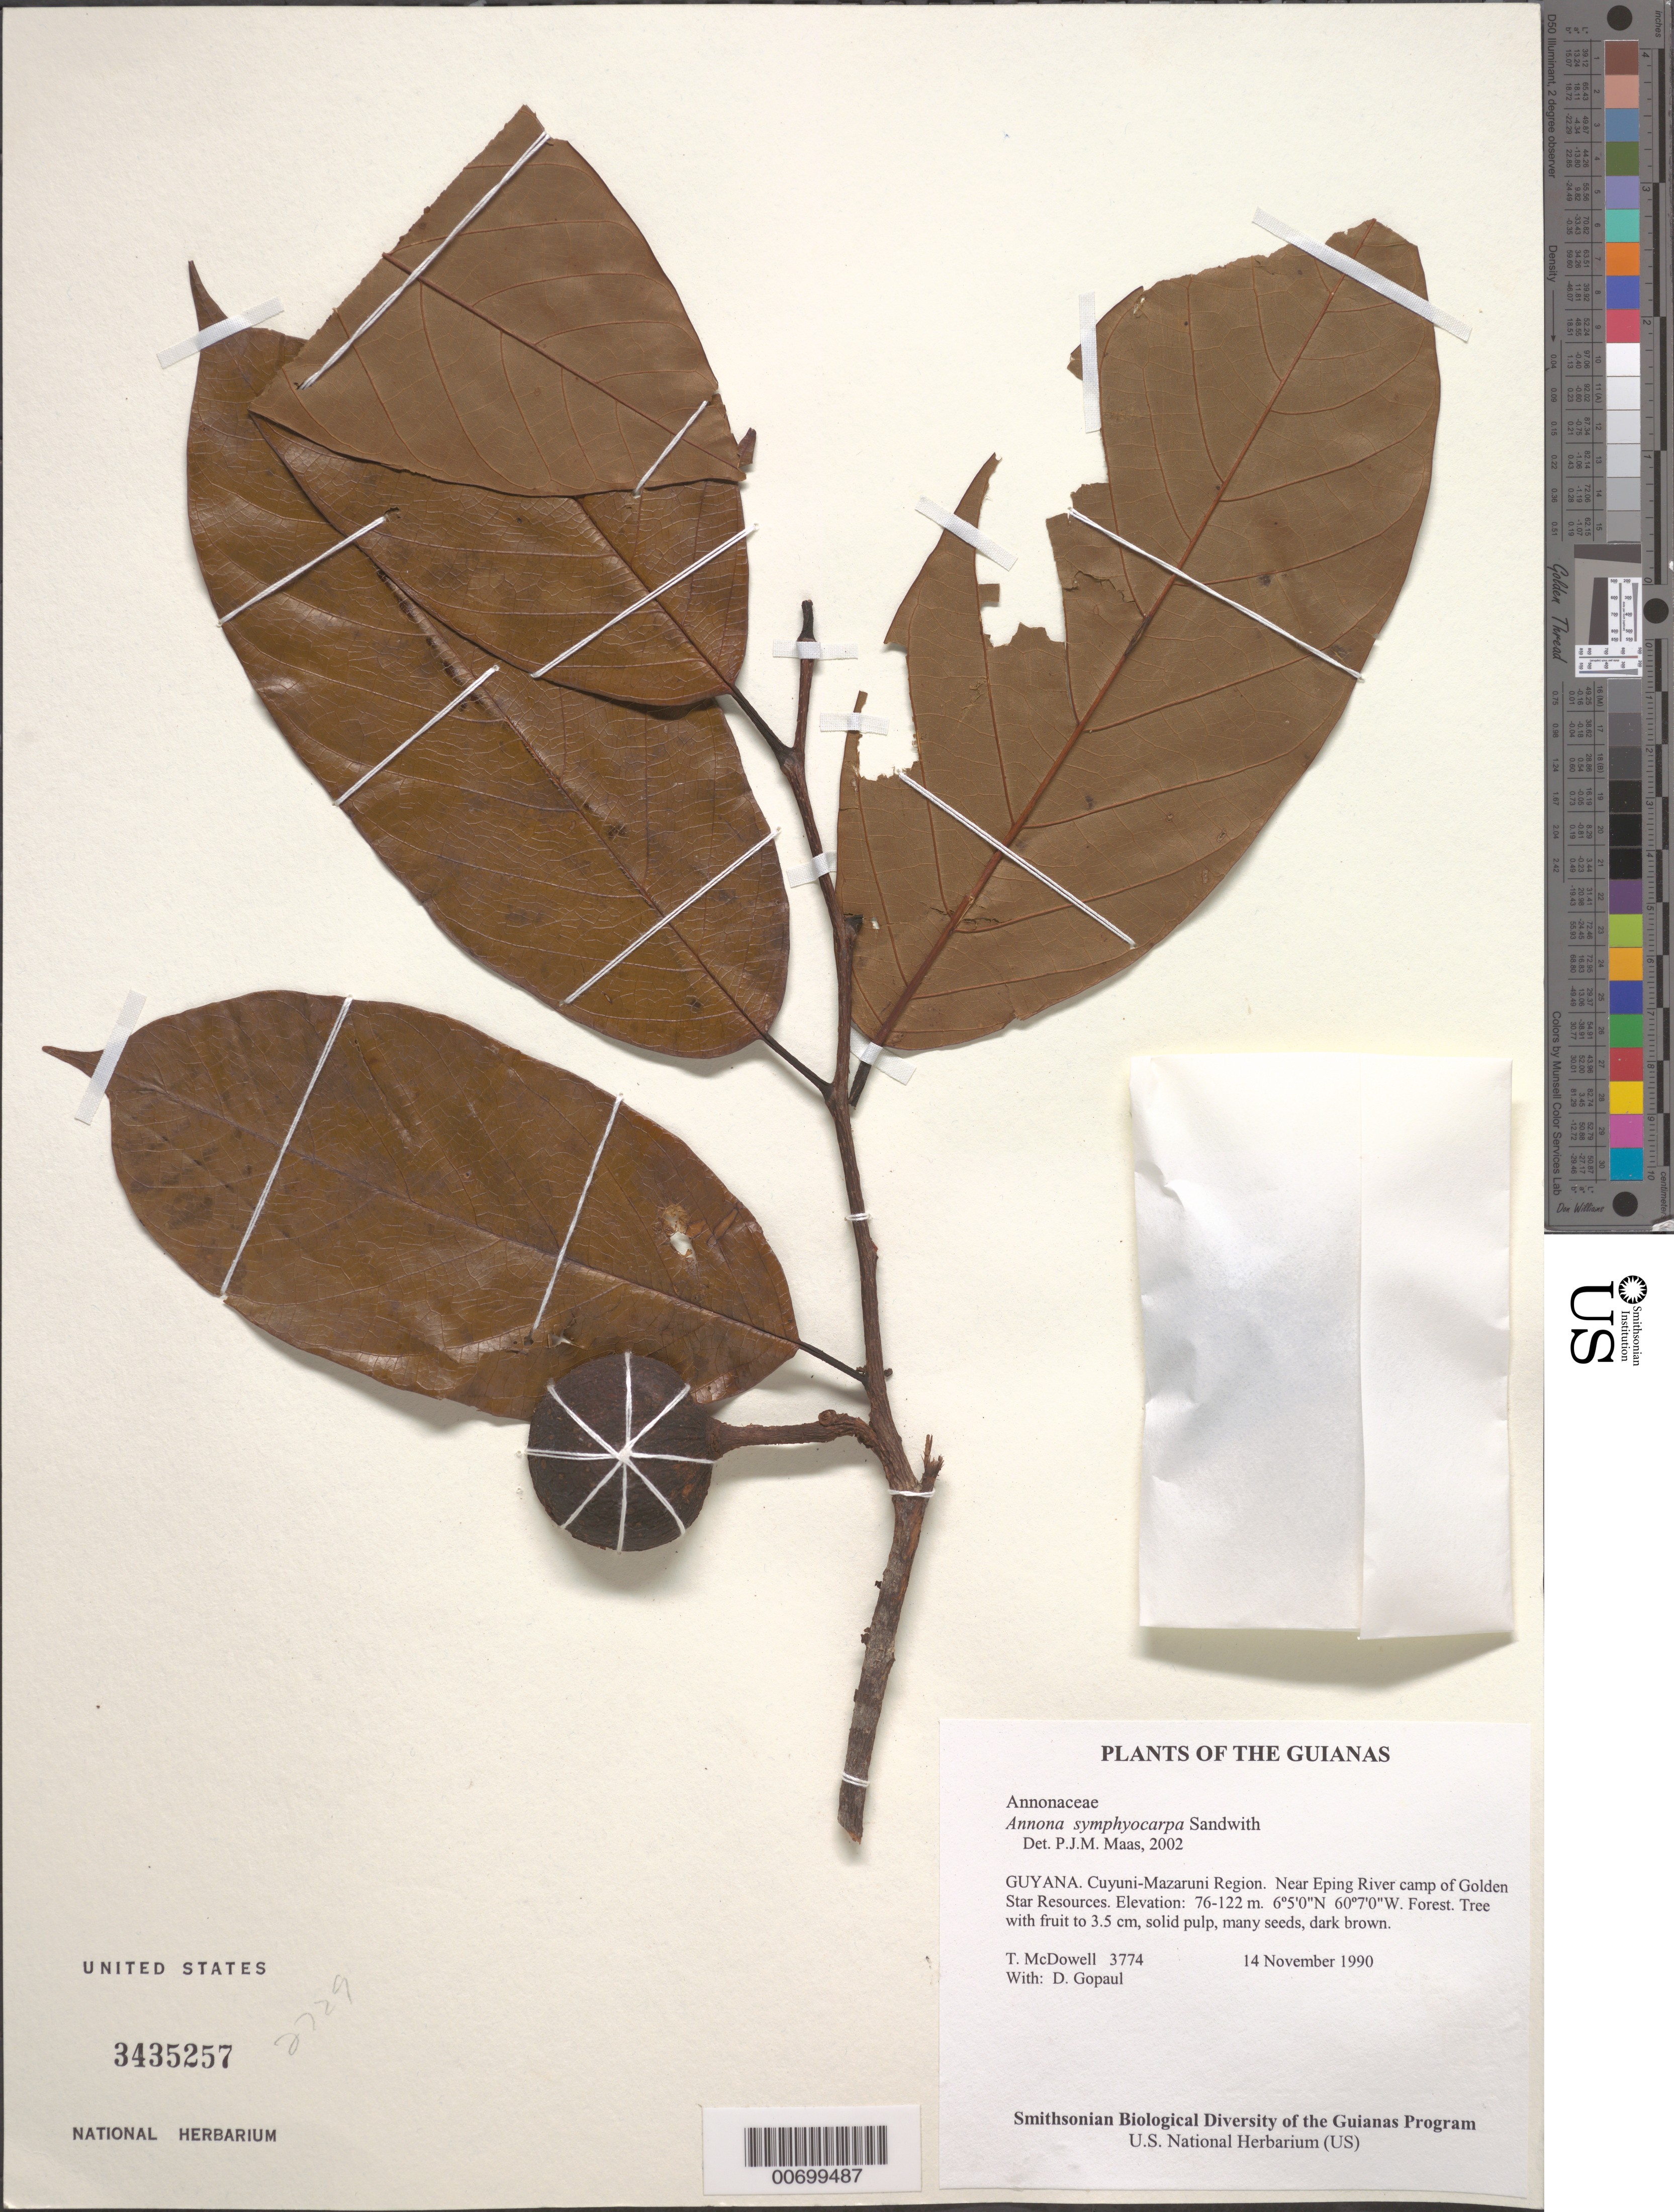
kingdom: Plantae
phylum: Tracheophyta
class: Magnoliopsida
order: Magnoliales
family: Annonaceae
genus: Annona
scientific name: Annona symphyocarpa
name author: Sandwith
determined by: Maas, Paul J. M.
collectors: T. McDowell & D. Gopaul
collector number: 3774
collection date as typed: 14 November 1990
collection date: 1990-11-14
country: Guyana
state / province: Cuyuni-Mazaruni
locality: Near Eping River camp of Golden Star Resources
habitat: Forest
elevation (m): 76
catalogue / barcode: US 3435257